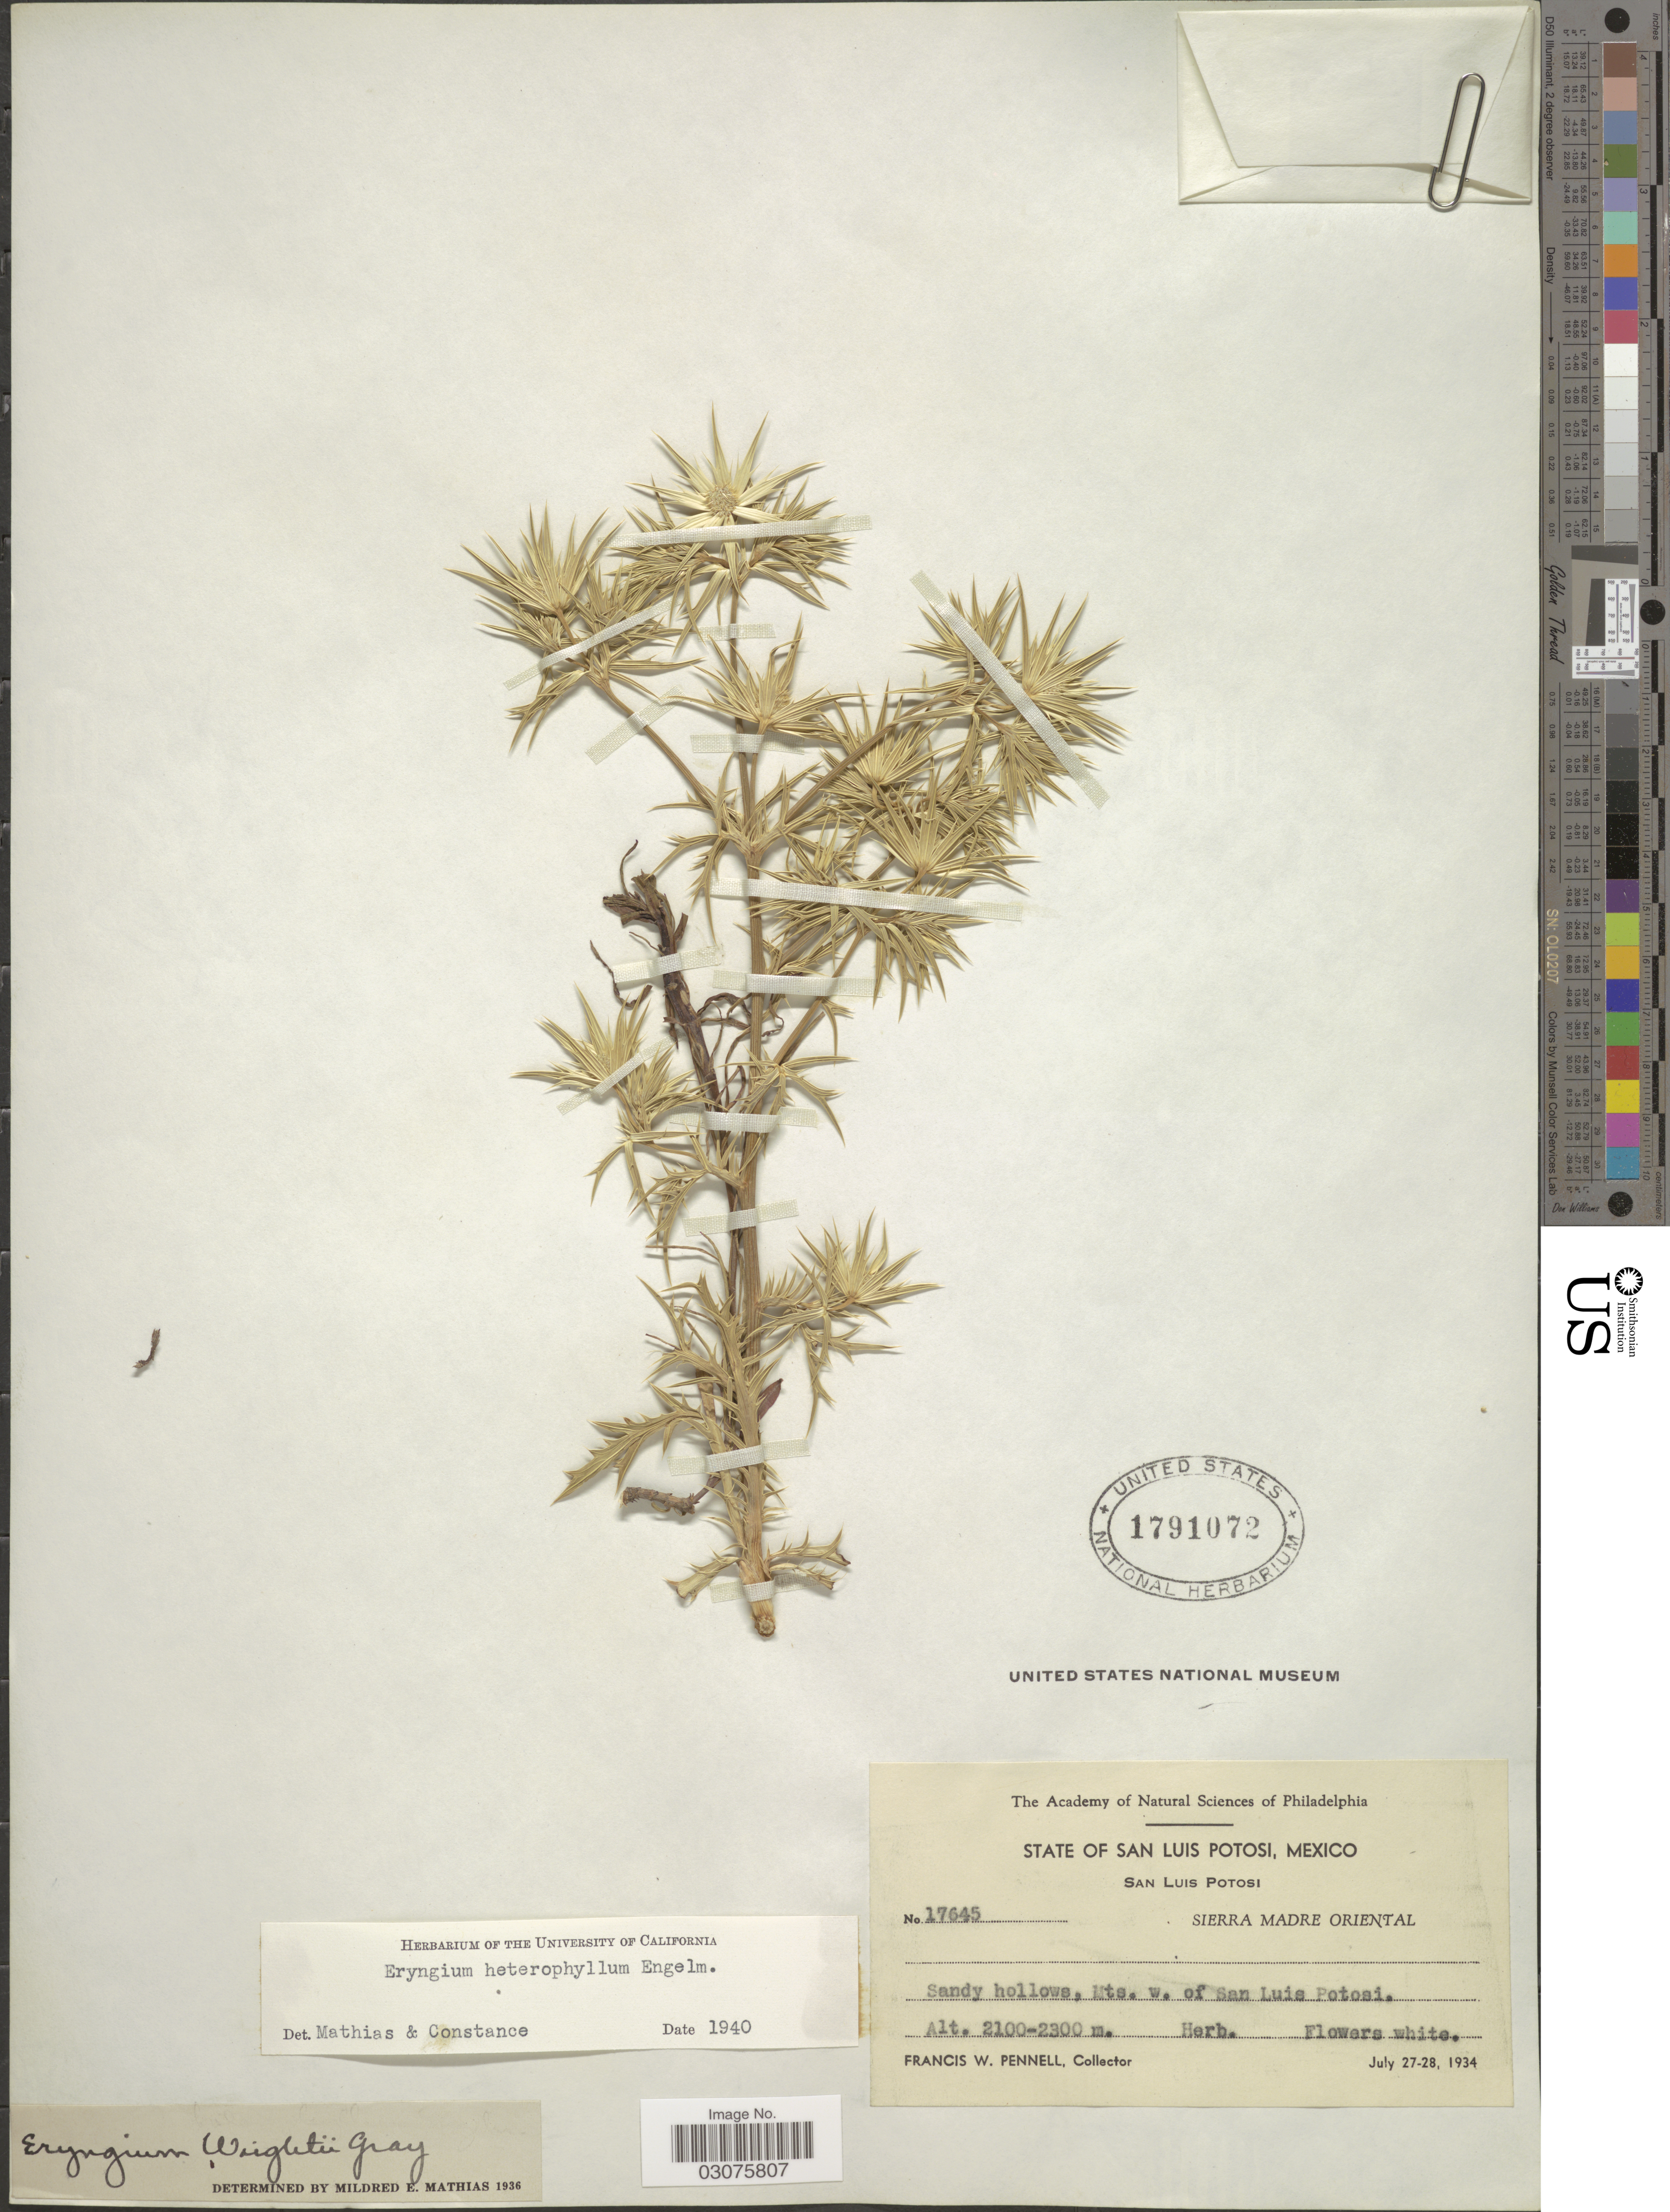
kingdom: Plantae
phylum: Tracheophyta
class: Magnoliopsida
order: Apiales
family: Apiaceae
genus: Eryngium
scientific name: Eryngium heterophyllum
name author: Engelm.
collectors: F. W. Pennell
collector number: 17645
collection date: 1934-07-27/1934-07-28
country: Mexico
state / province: San Luis Potosí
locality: State of San Luis Potosi. San Luis Potosi. Sierra Madre Oriental. Sandy hollows, Mts. w. of San Luis Potosi.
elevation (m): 2100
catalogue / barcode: US 1791072